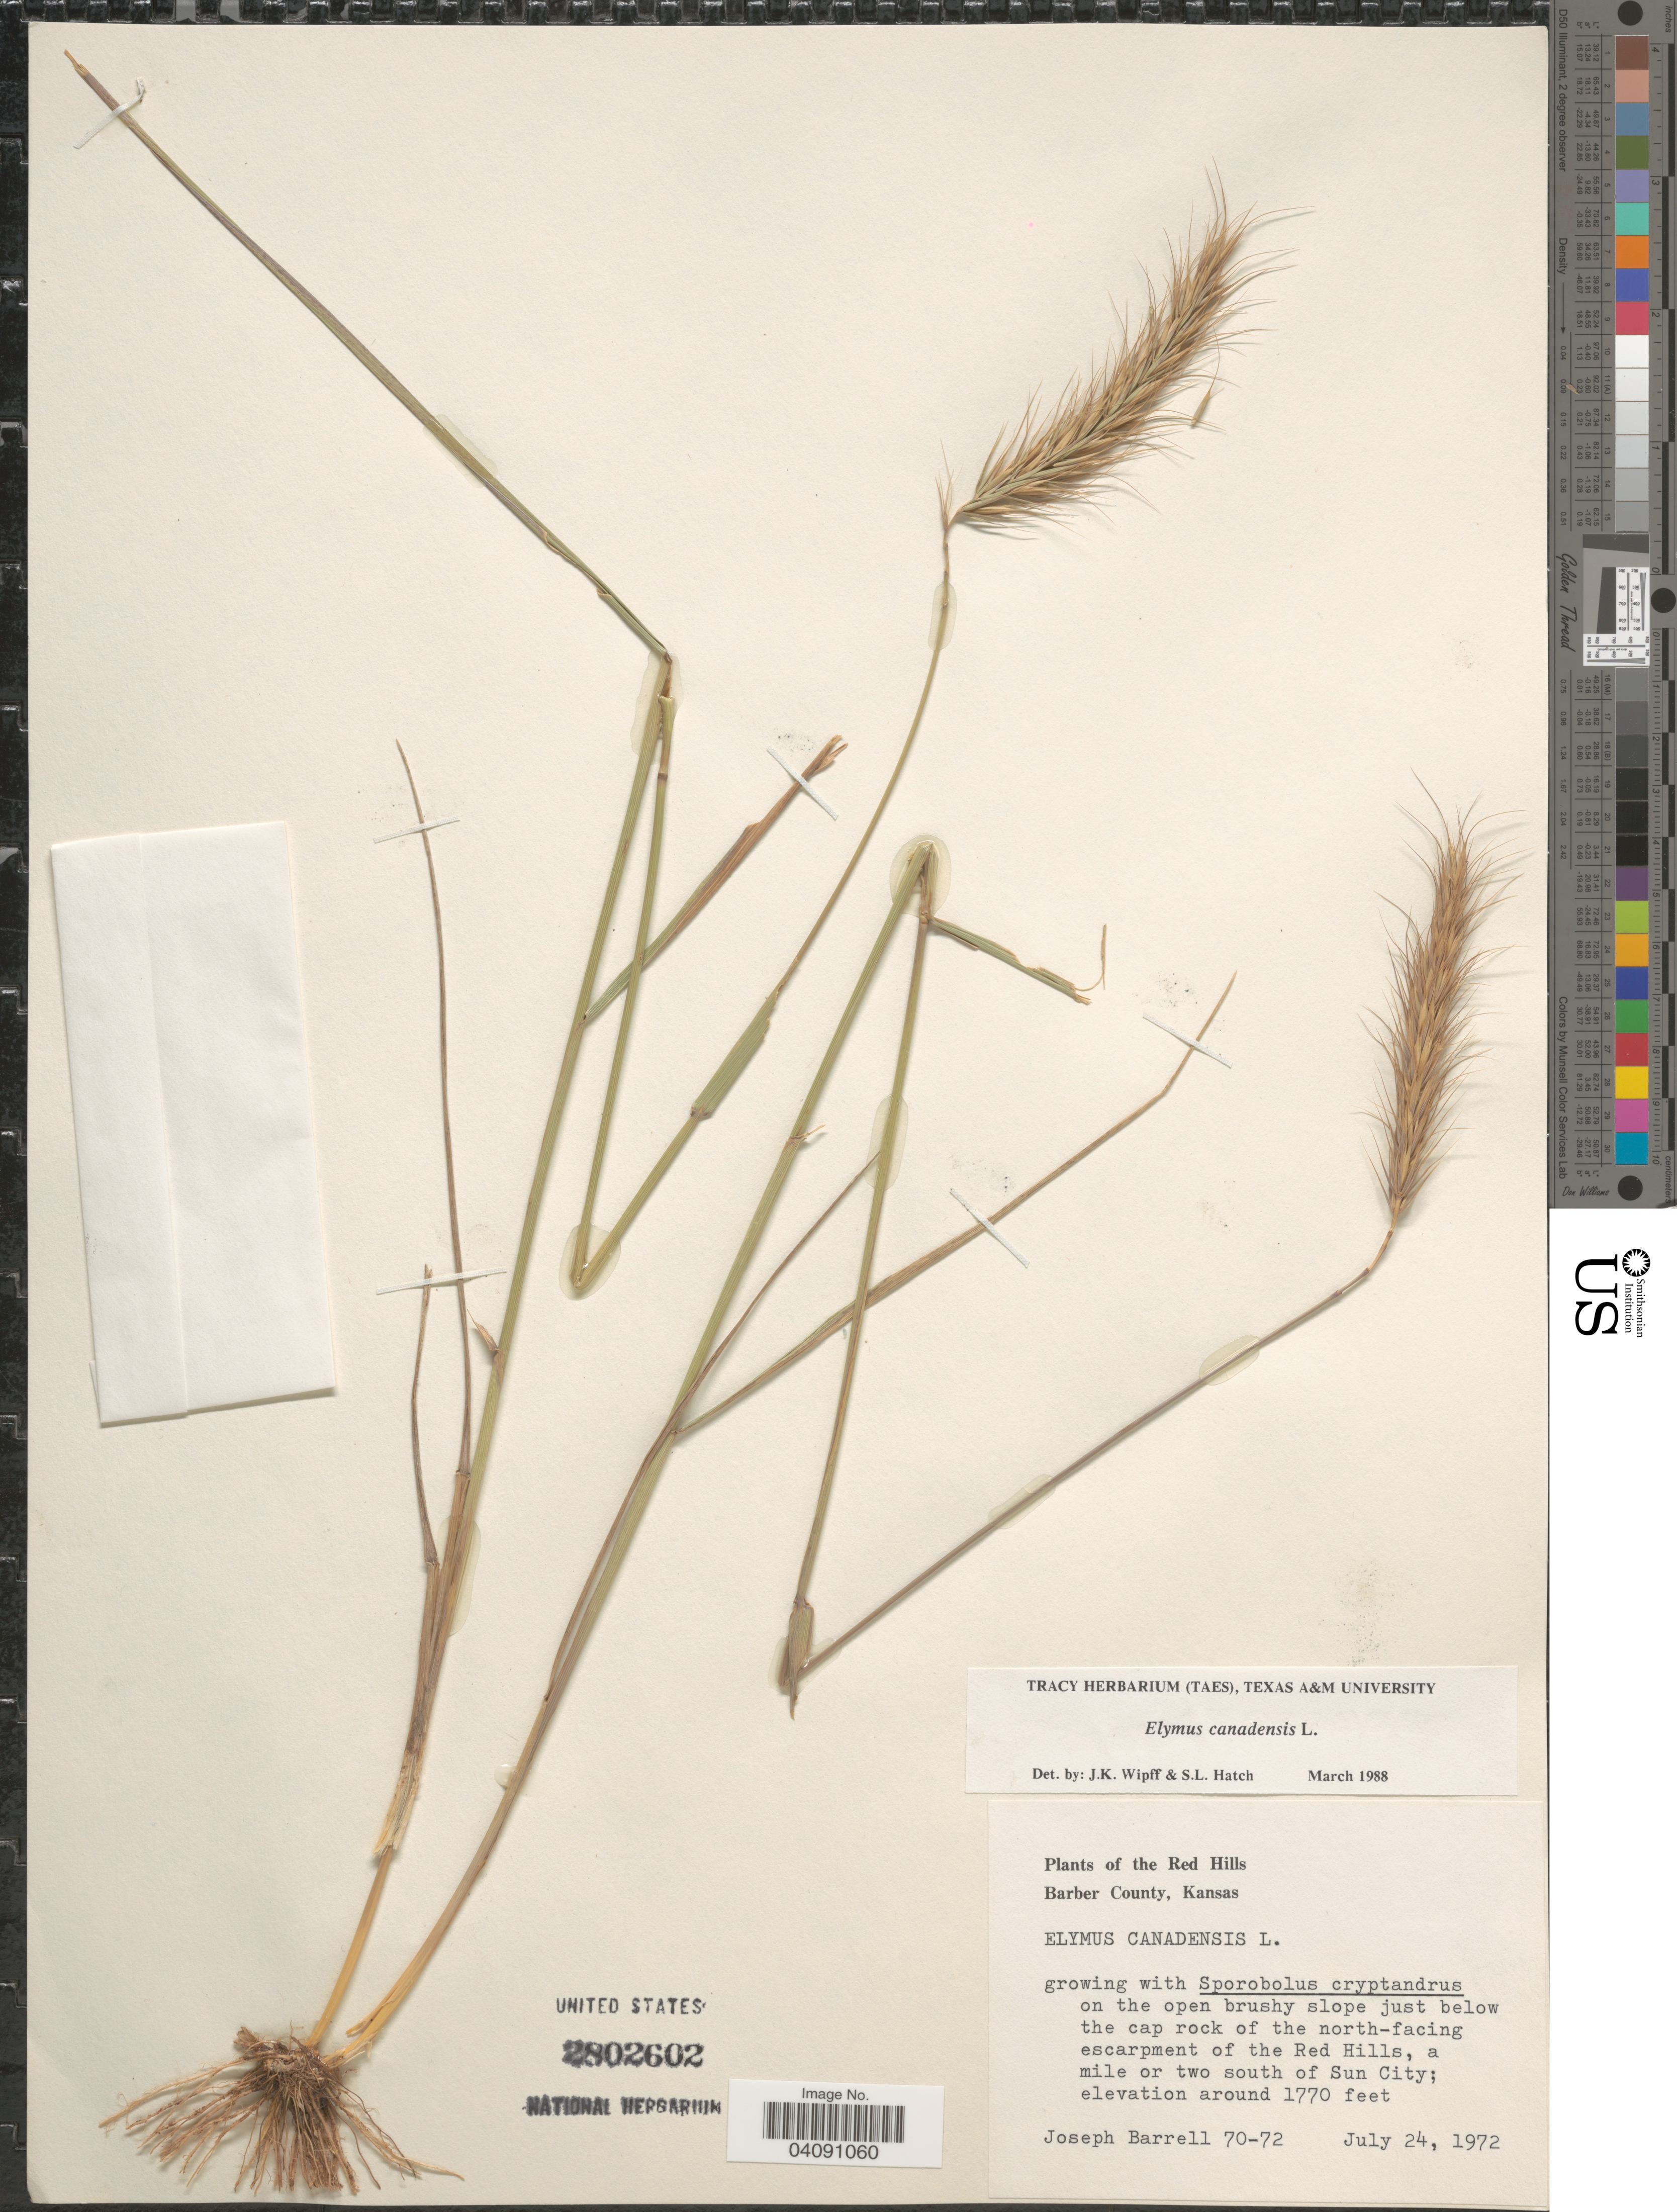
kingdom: Plantae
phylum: Tracheophyta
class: Liliopsida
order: Poales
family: Poaceae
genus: Elymus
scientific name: Elymus canadensis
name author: L.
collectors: J. Barrell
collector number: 70-72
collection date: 1972-07-24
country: United States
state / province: Kansas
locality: Red Hills. Barber County. On the open brushy slope just below the cap rock of the north-facing escarpment of the Red Hills, a mile or two south of Sun City.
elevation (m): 539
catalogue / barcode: US 2802602